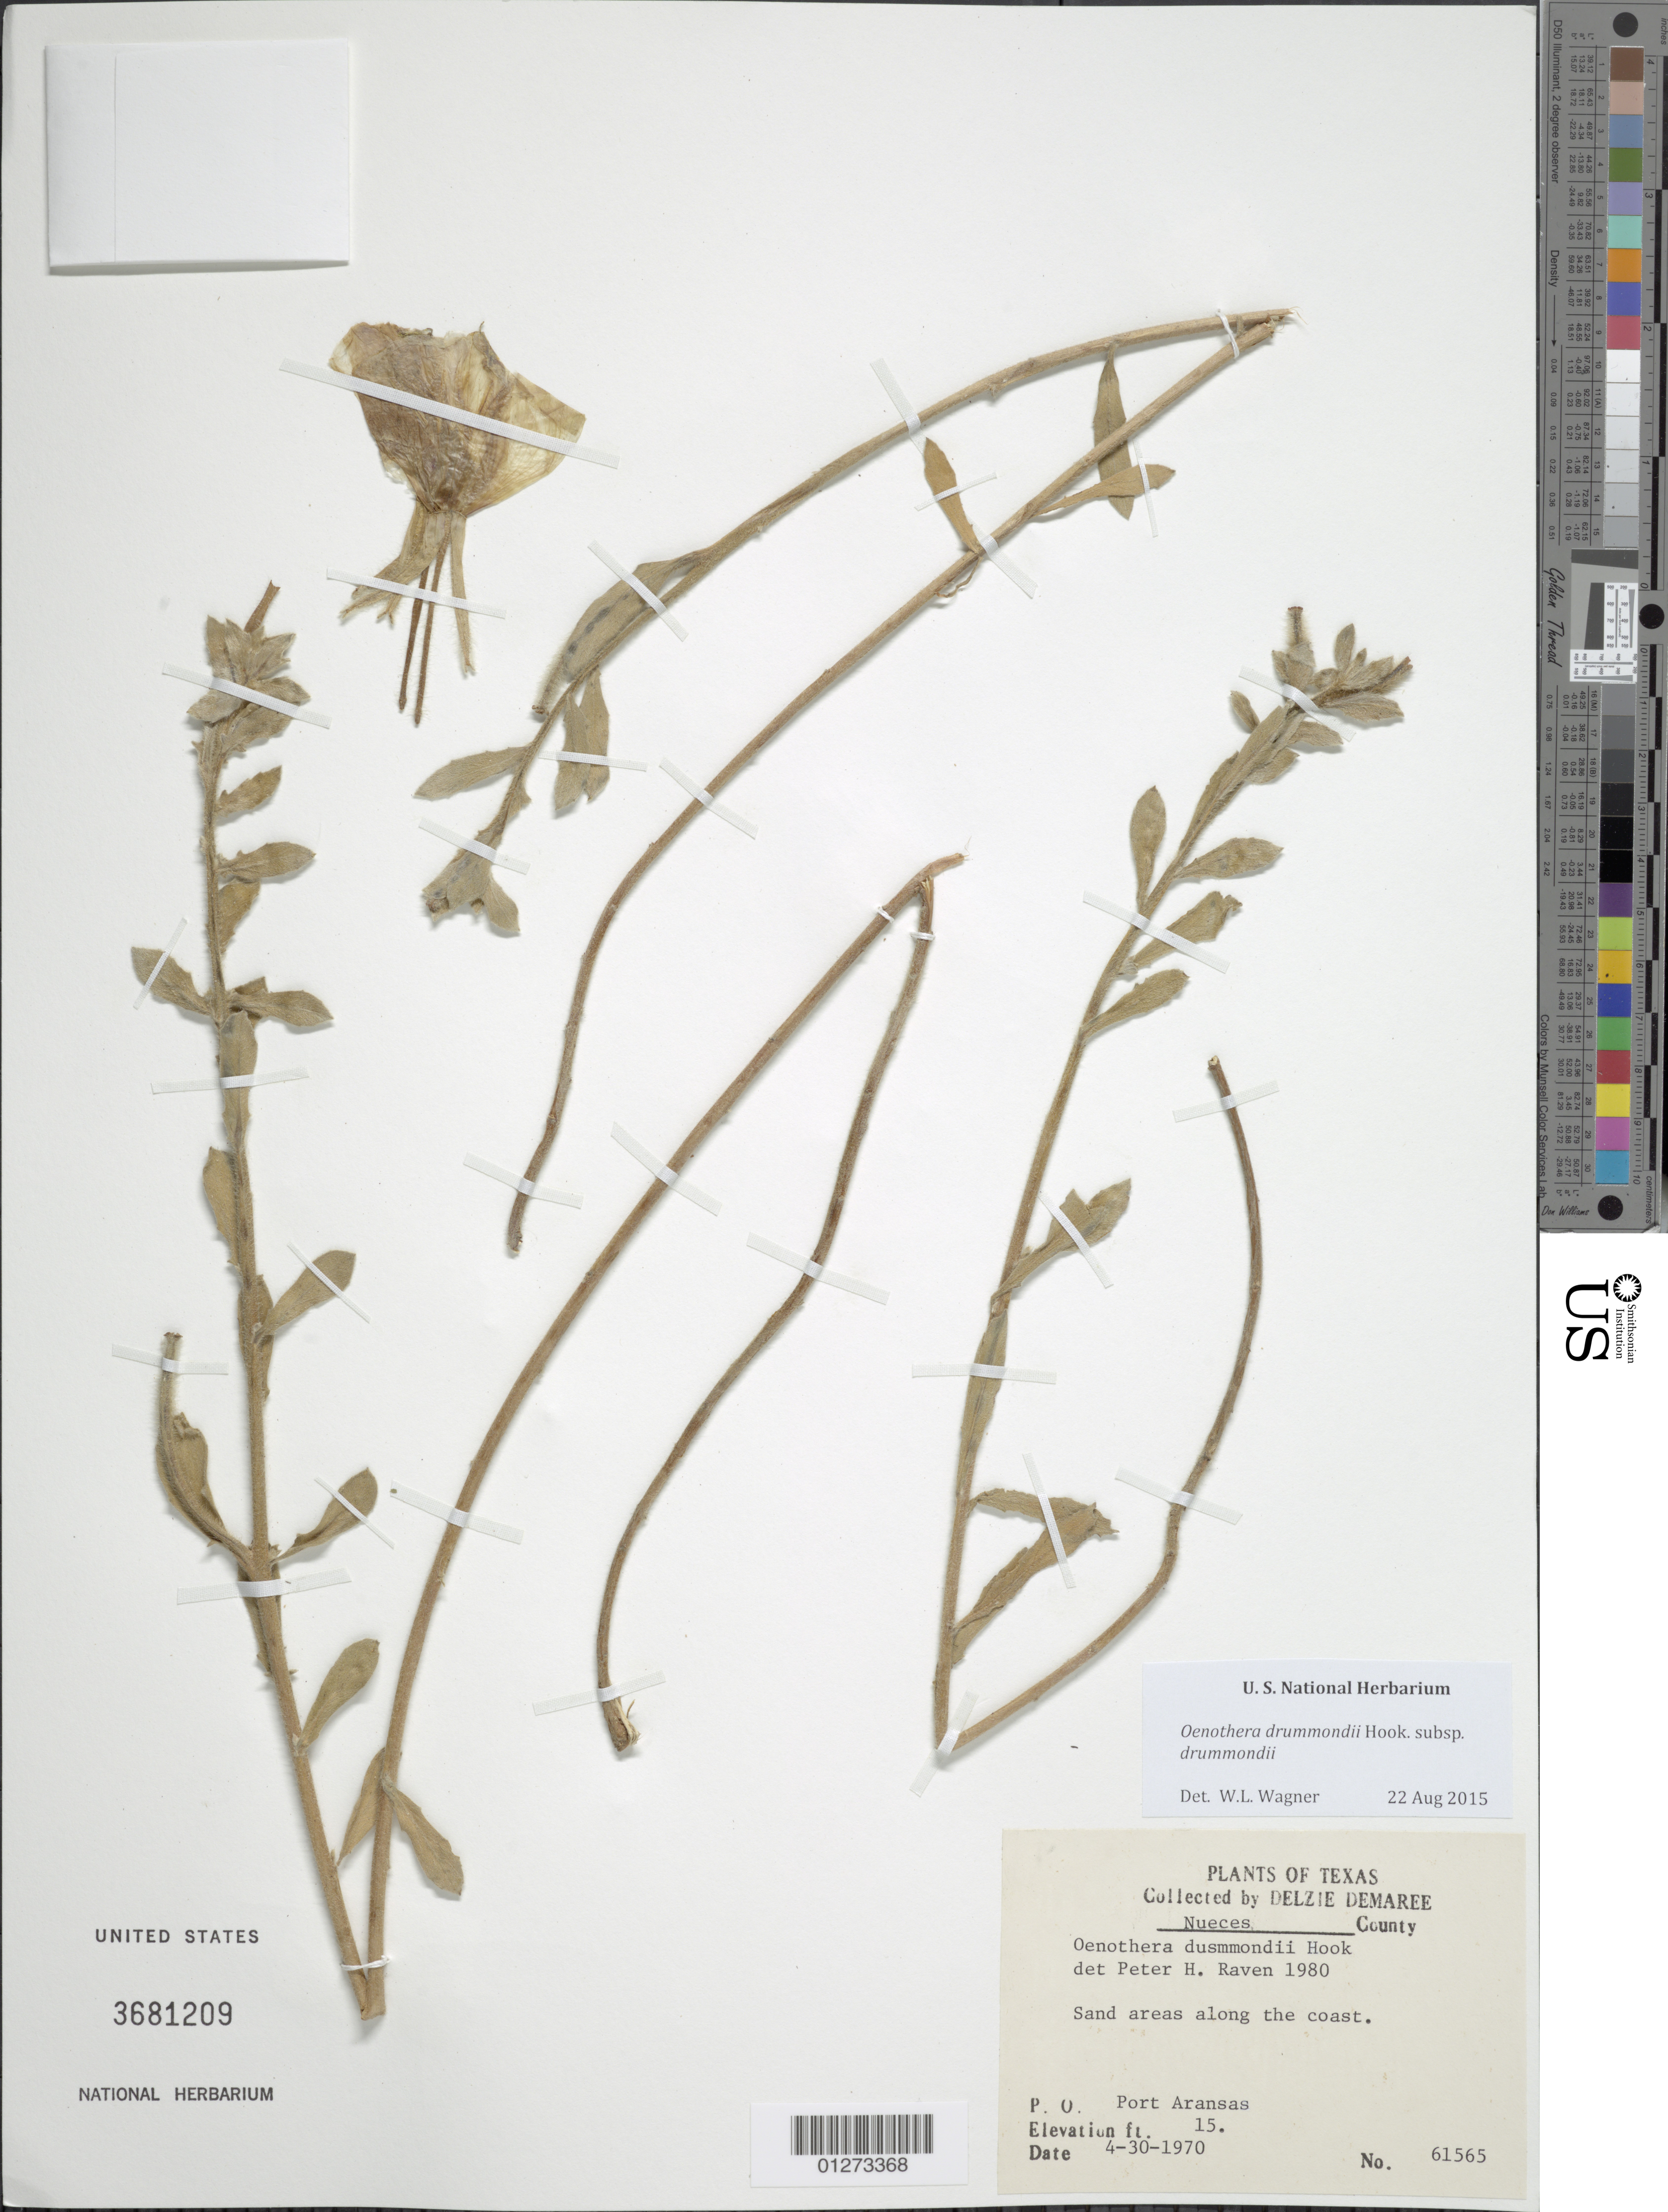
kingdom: Plantae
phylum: Tracheophyta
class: Magnoliopsida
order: Myrtales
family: Onagraceae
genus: Oenothera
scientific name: Oenothera drummondii subsp. drummondii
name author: Hook.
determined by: Wagner, W. L., (BOT), Smithsonian Institution - National Museum of Natural History (UNITED STATES)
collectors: D. Demaree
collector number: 61565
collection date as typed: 4-30-1970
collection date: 1970-04-30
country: United States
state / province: Texas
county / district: Nueces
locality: Port Aransas, sand areas along coast.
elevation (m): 5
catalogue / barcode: US 3681209